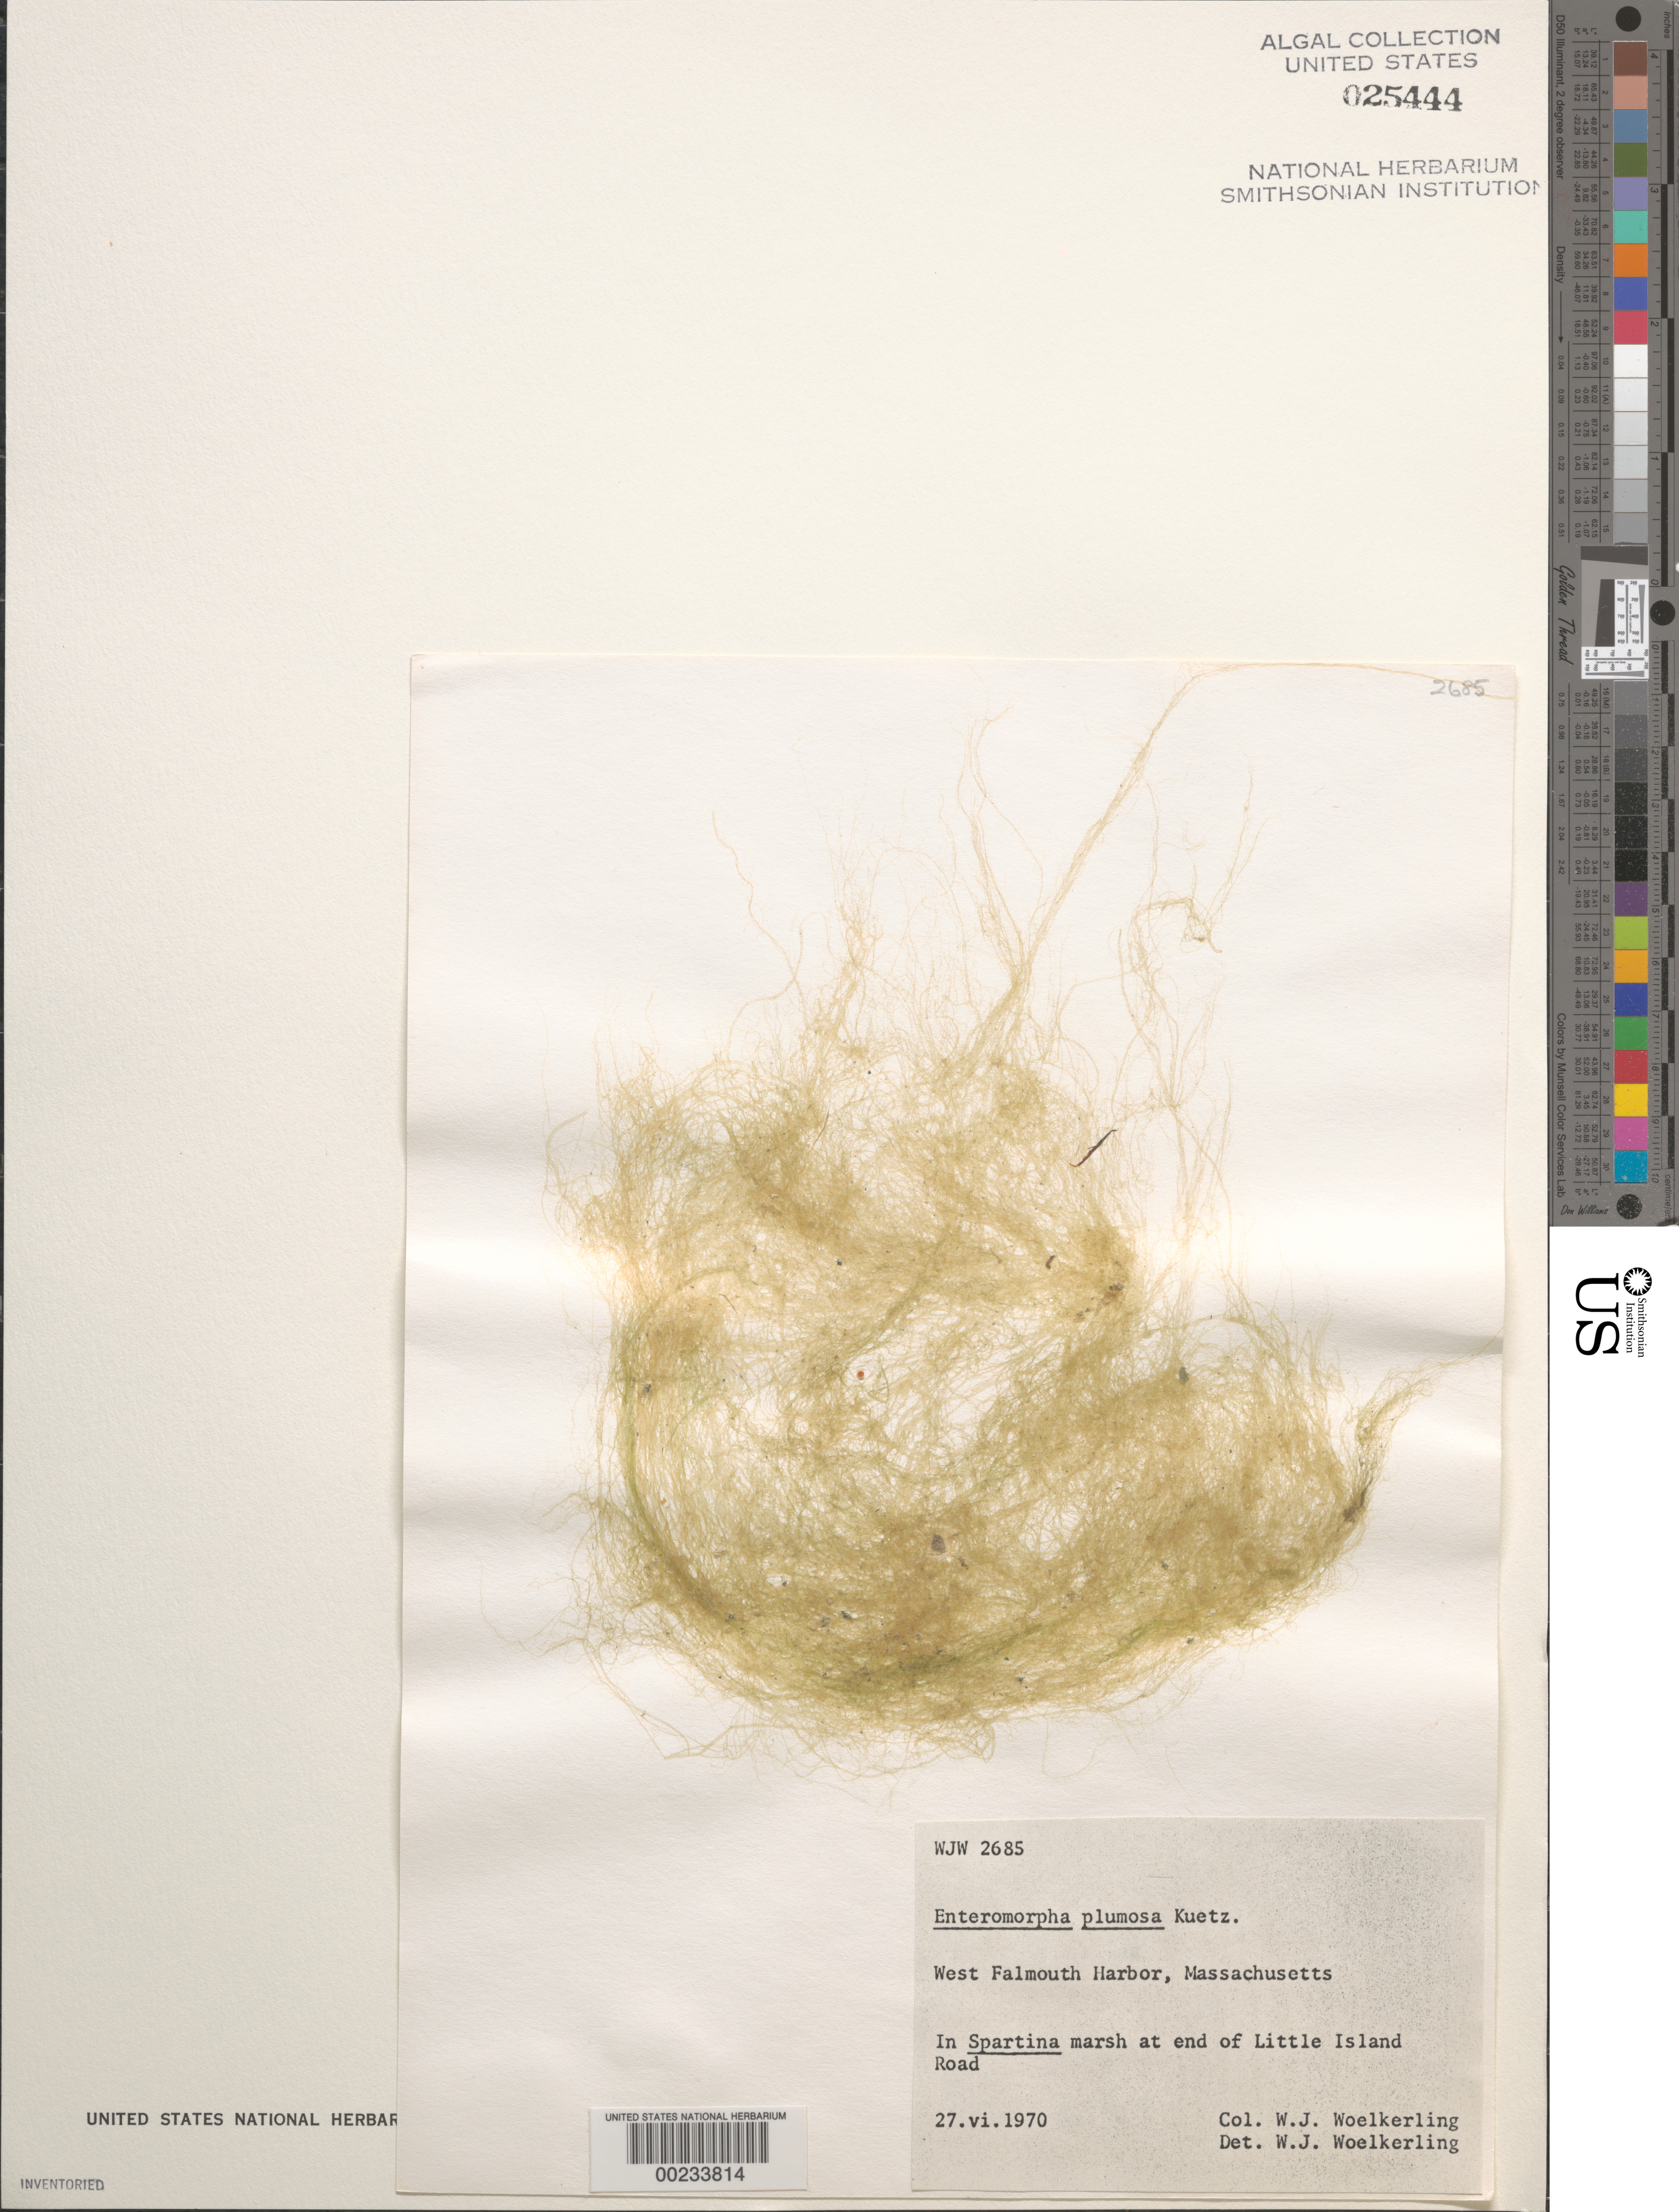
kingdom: Plantae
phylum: Chlorophyta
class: Ulvophyceae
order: Ulvales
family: Ulvaceae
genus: Ulva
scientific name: Ulva paradoxa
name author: C. Agardh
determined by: Algae name updating Project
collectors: W. Woelkerling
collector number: WJW 2685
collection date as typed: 27 Jun 1970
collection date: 1970-06-27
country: United States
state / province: Massachusetts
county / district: Barnstable County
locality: West Falmouth Harbor, end of Little Island Road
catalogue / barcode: US 25444